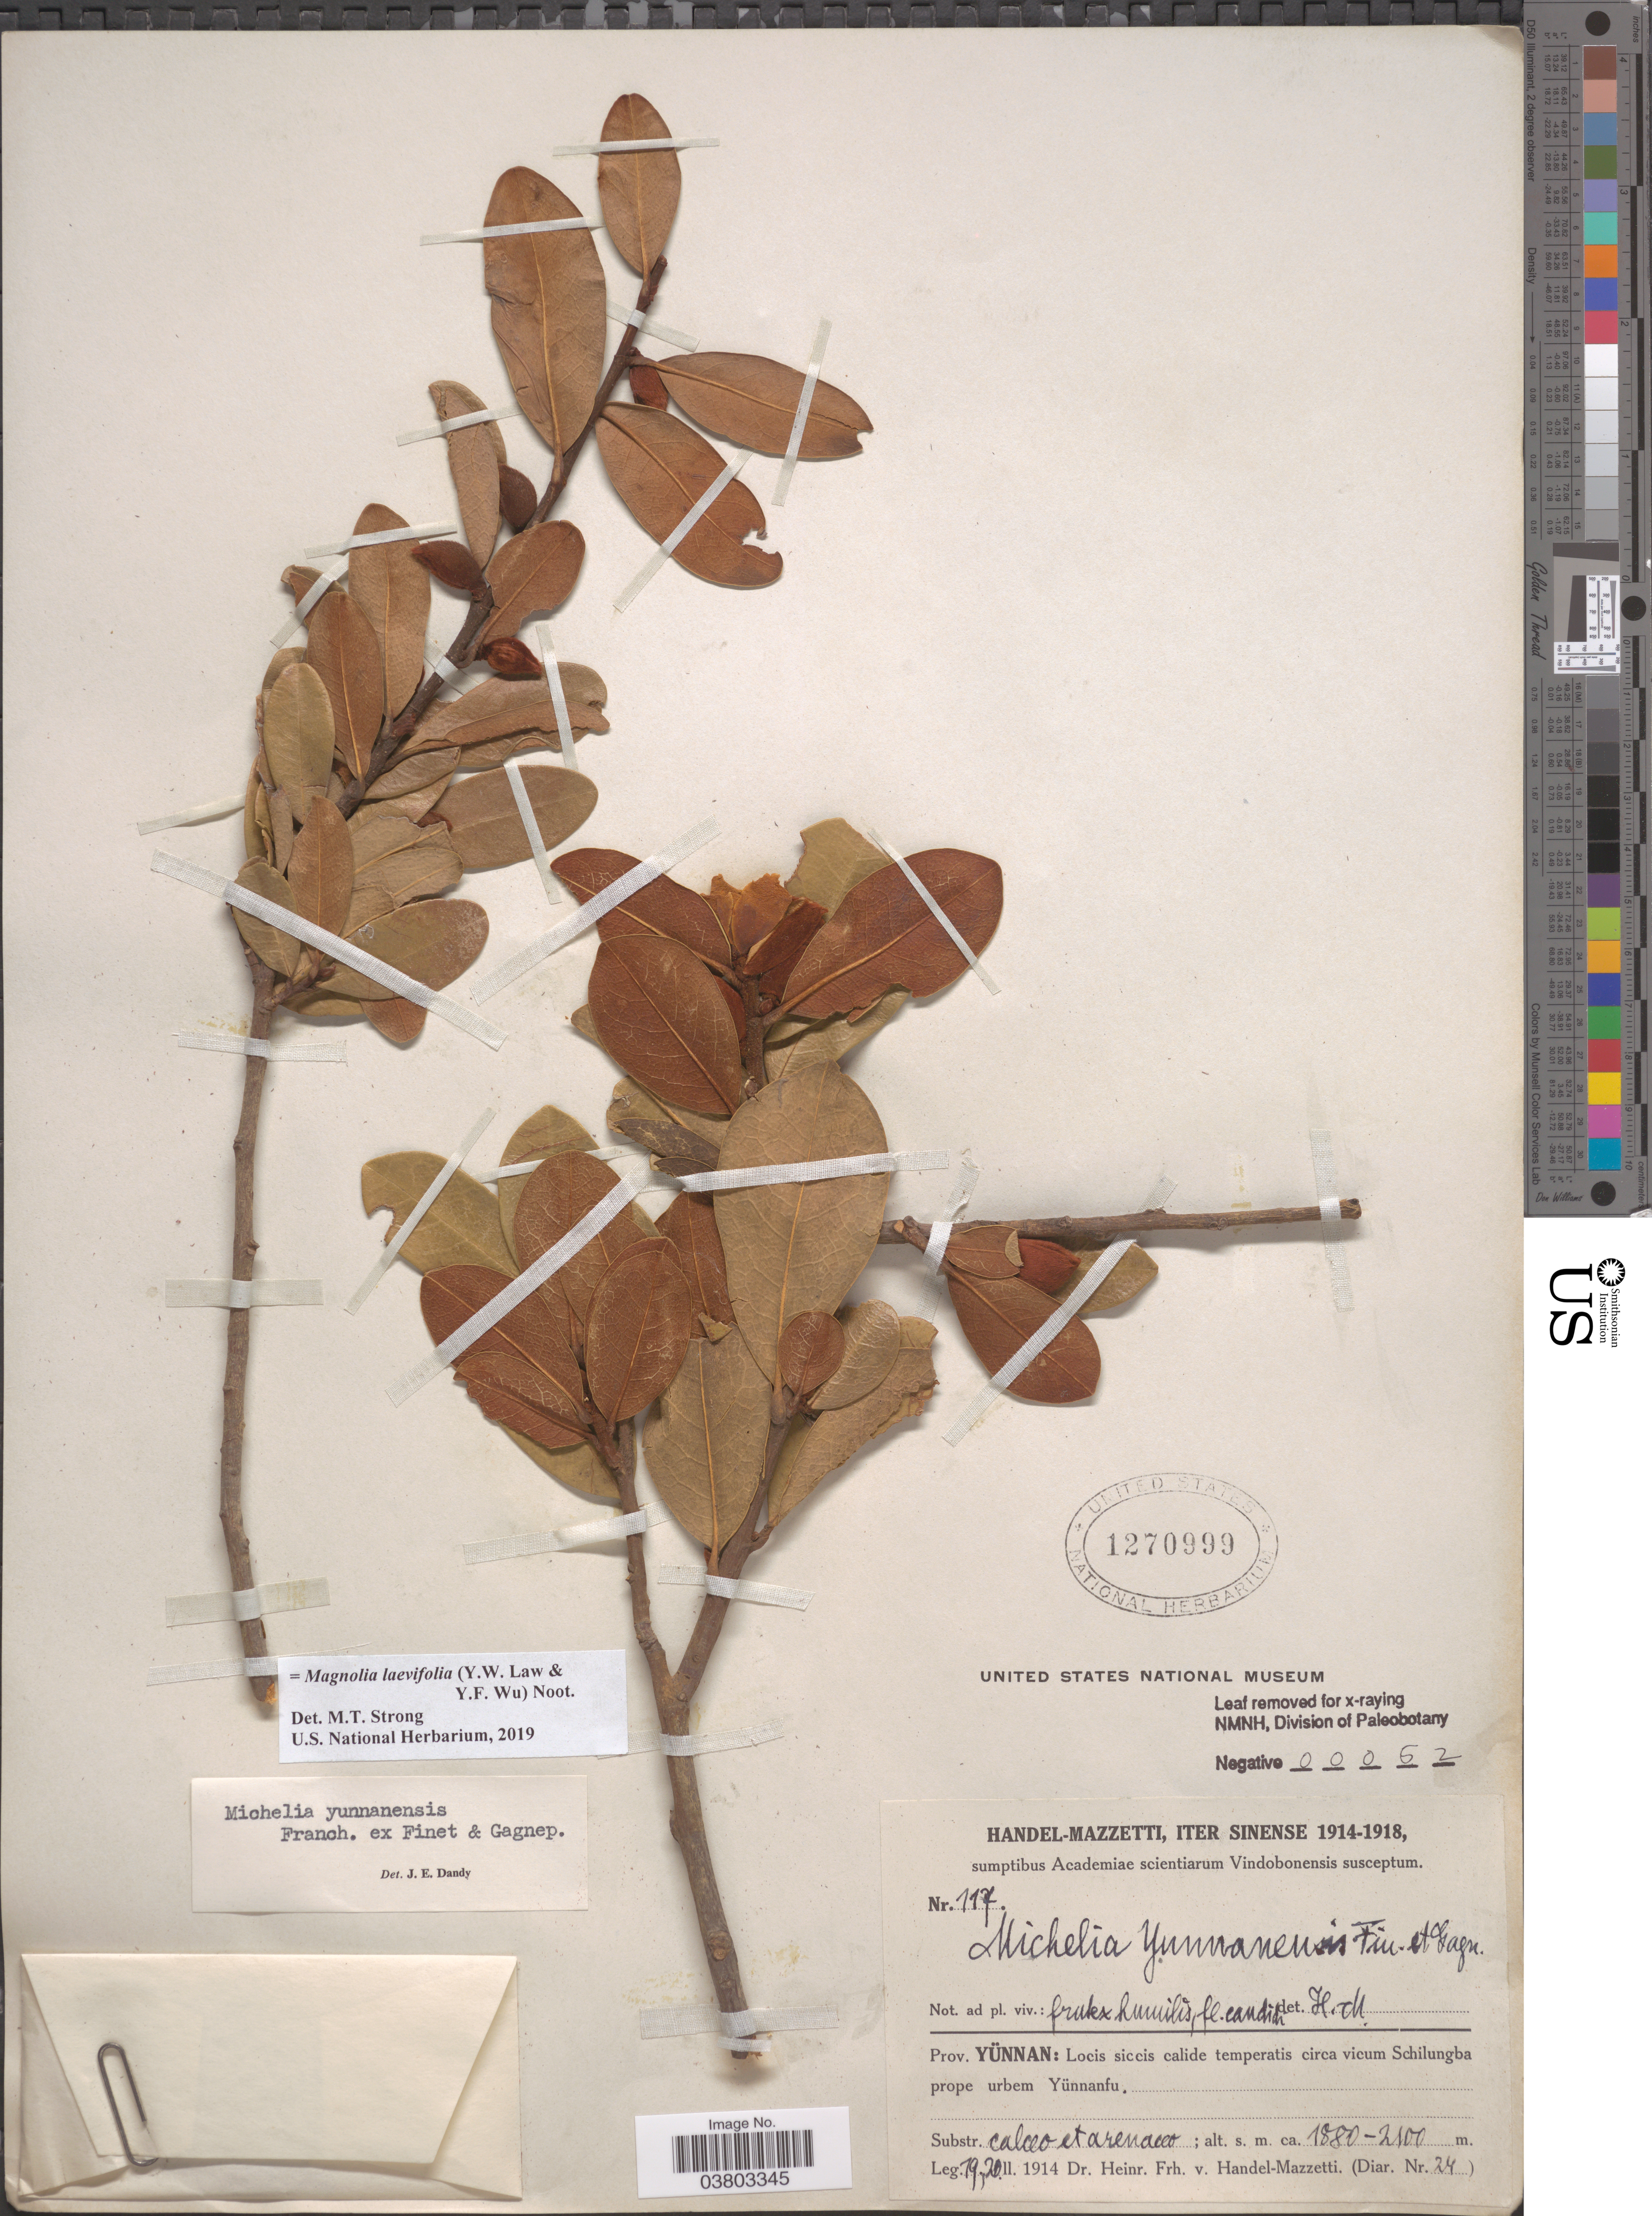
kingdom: Plantae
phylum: Tracheophyta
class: Magnoliopsida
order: Magnoliales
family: Magnoliaceae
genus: Magnolia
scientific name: Magnolia laevifolia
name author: (Y.W. Law & Y.F. Wu) Noot.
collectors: H. Handel-Mazzetti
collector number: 117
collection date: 1914-02-19/1914-02-20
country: China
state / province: Yunnan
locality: Prov. Yünnan: Locis siccis calide temperatis circa vicum Schilungba prope urbem Yünnanfu.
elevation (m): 1880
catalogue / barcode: US 1270999